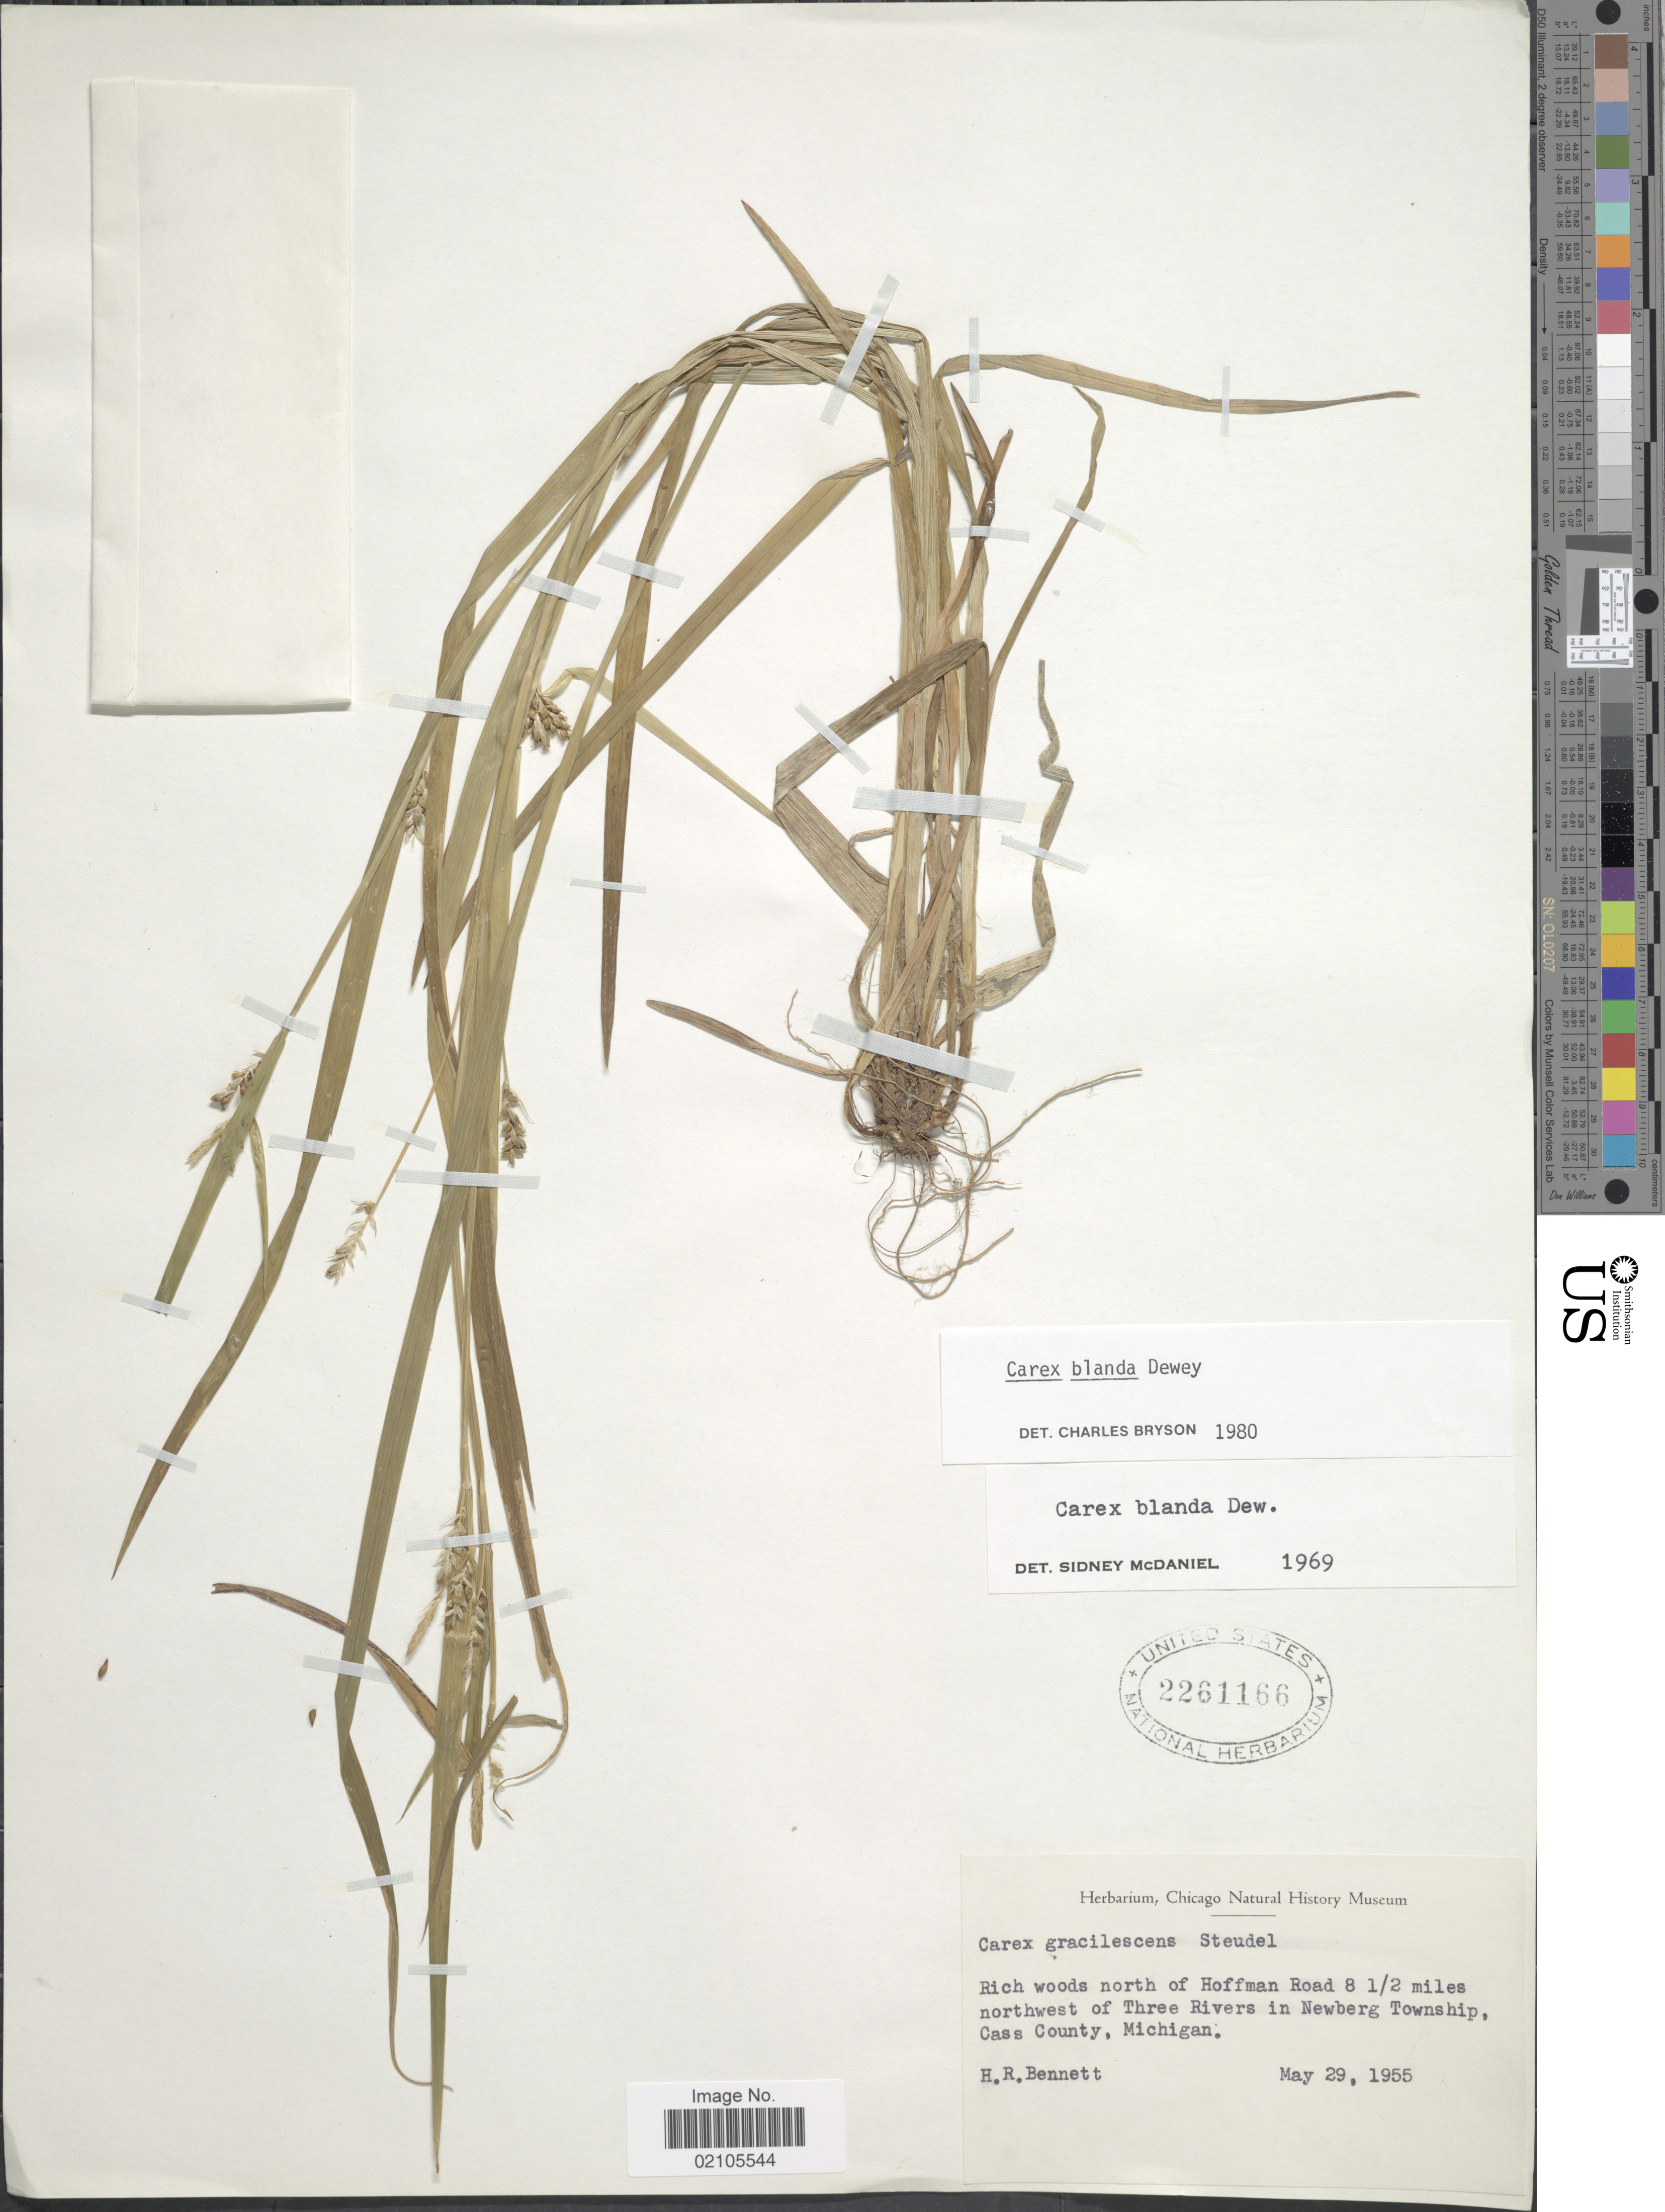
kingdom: Plantae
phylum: Tracheophyta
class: Liliopsida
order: Poales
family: Cyperaceae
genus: Carex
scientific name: Carex blanda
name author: Dewey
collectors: H. R. Bennett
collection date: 1955-05-29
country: United States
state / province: Michigan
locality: Rich woods north of Hoffman Road 8 1/2 miles northwest of Three Rivers in Newberg Township, Cass County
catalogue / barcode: US 2261166